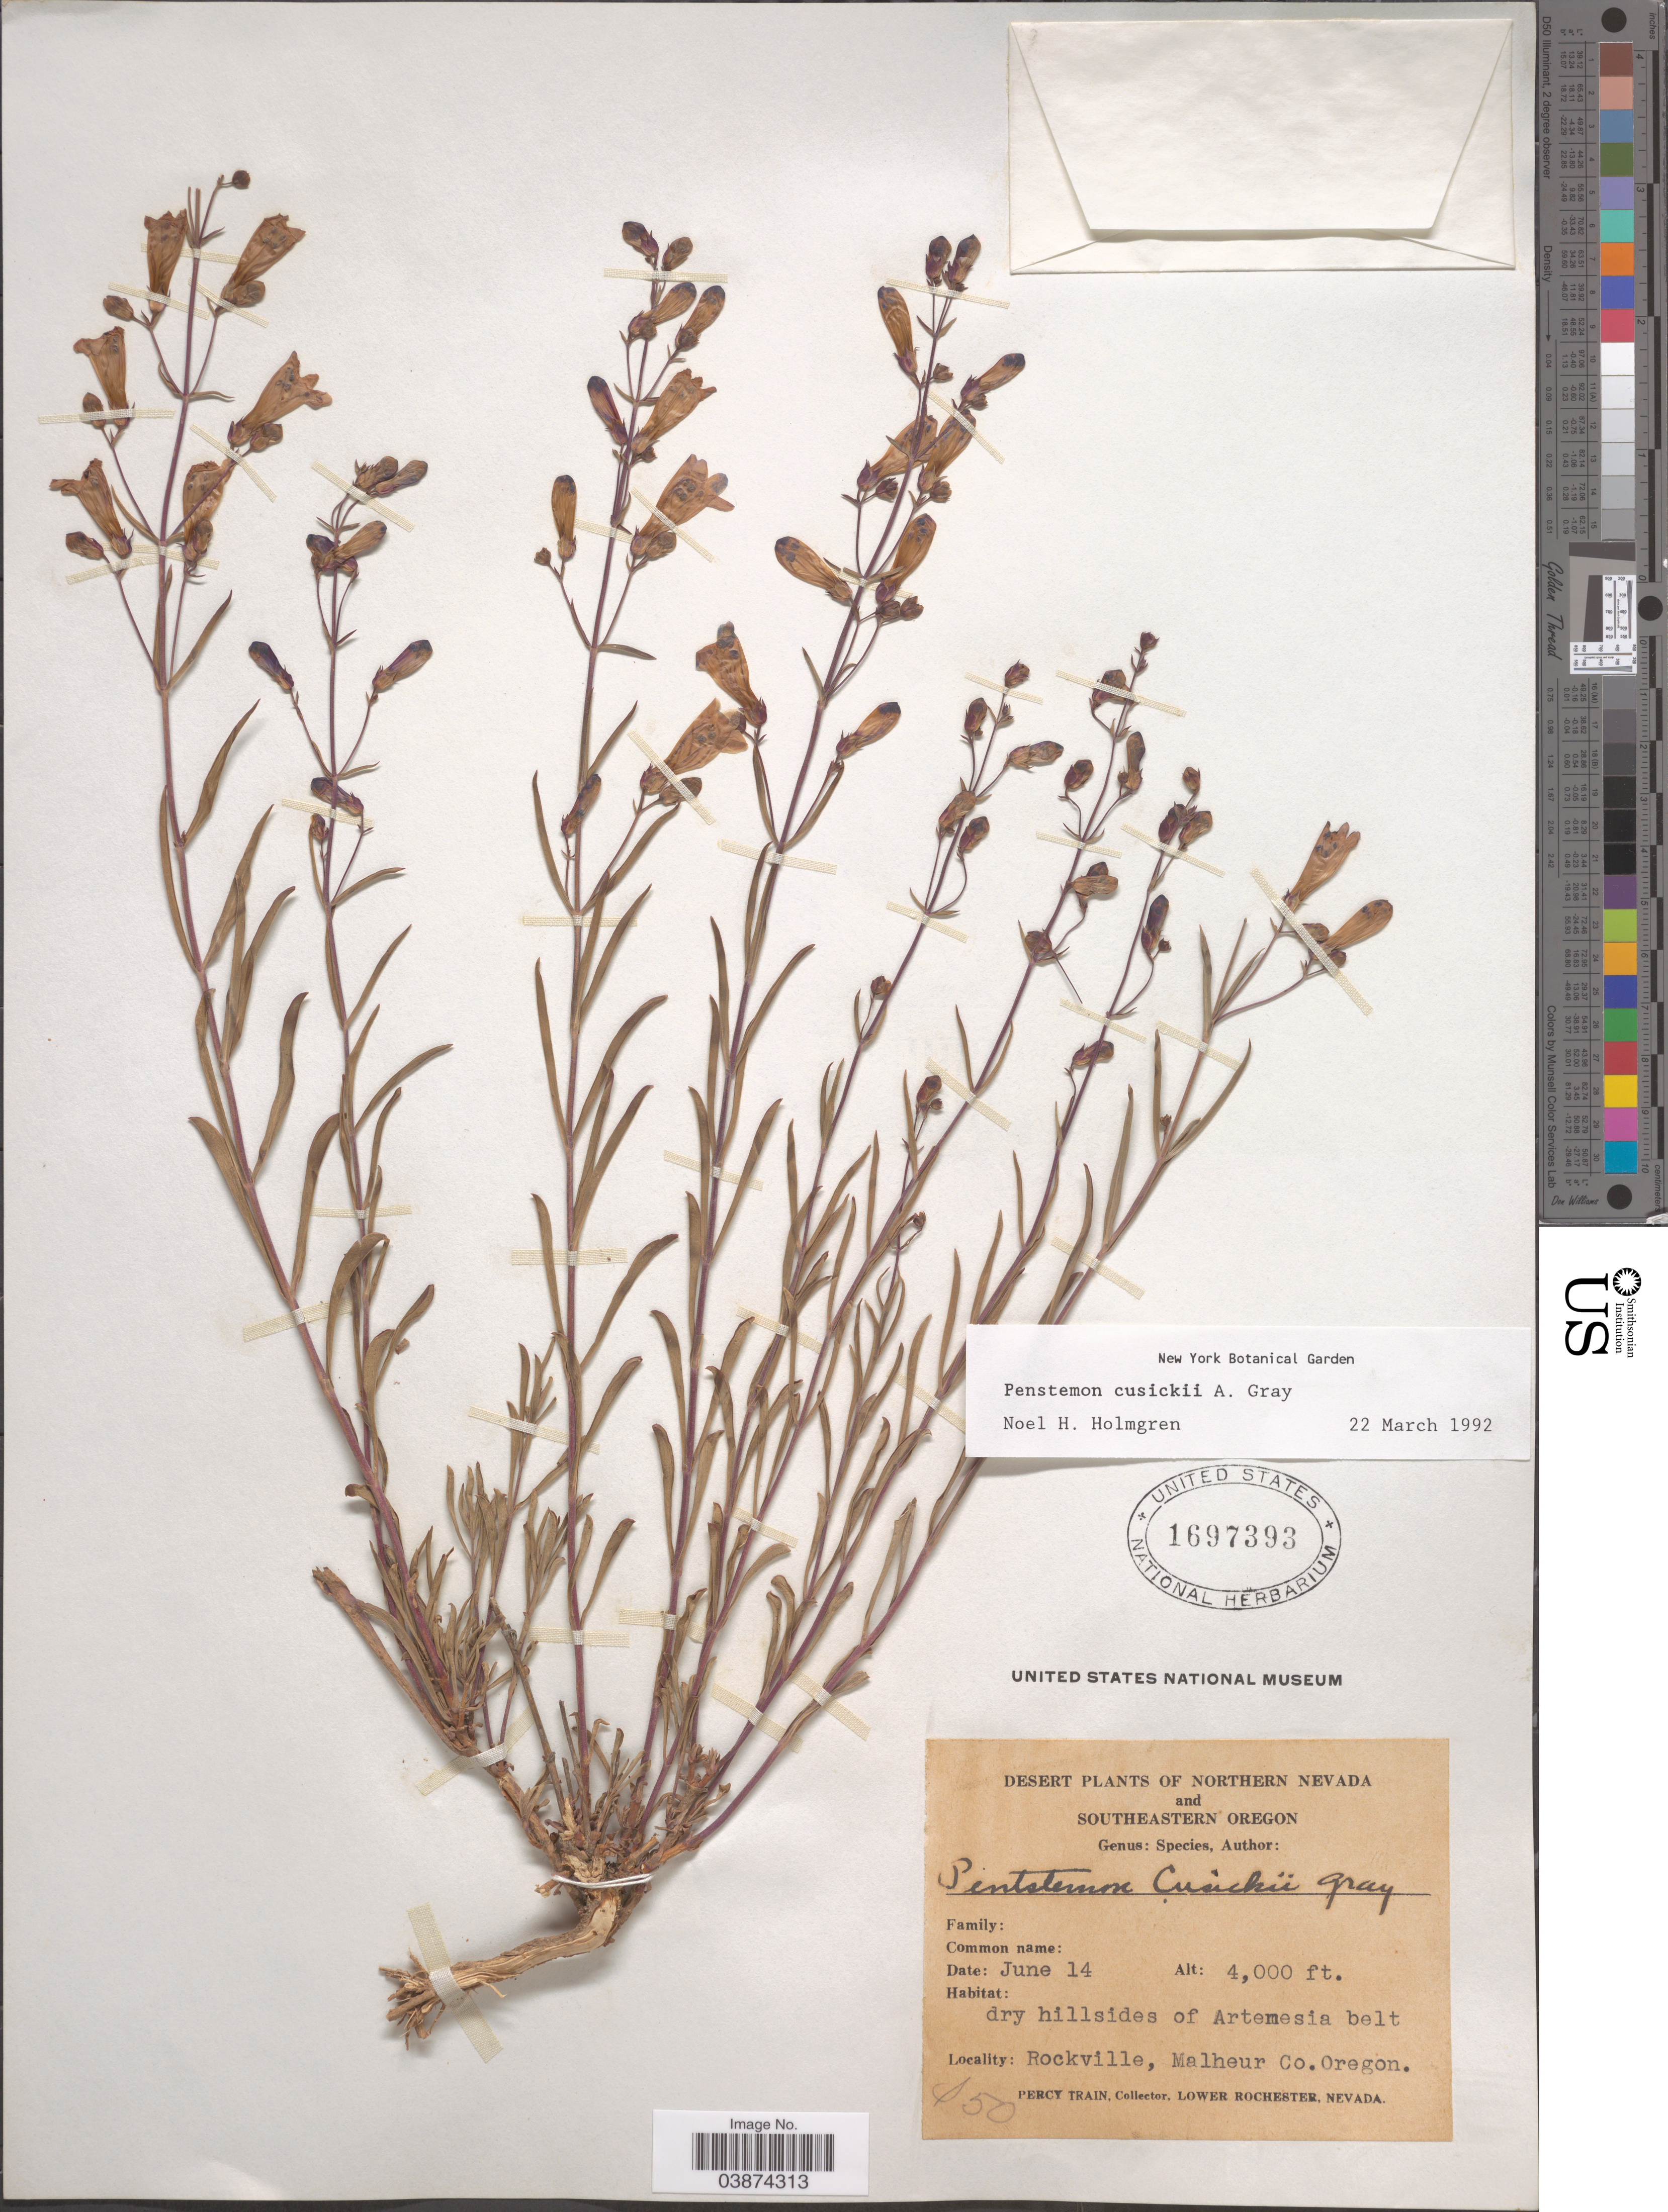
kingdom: Plantae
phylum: Tracheophyta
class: Magnoliopsida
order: Lamiales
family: Plantaginaceae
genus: Penstemon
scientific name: Penstemon cusickii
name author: A. Gray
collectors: P. Train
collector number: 150*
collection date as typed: Transcribed d/m/y: /6/14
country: United States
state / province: Oregon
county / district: Malheur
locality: Southeastern Oregon. Rockville, Malheur Co.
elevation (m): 1219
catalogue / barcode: US 1697393